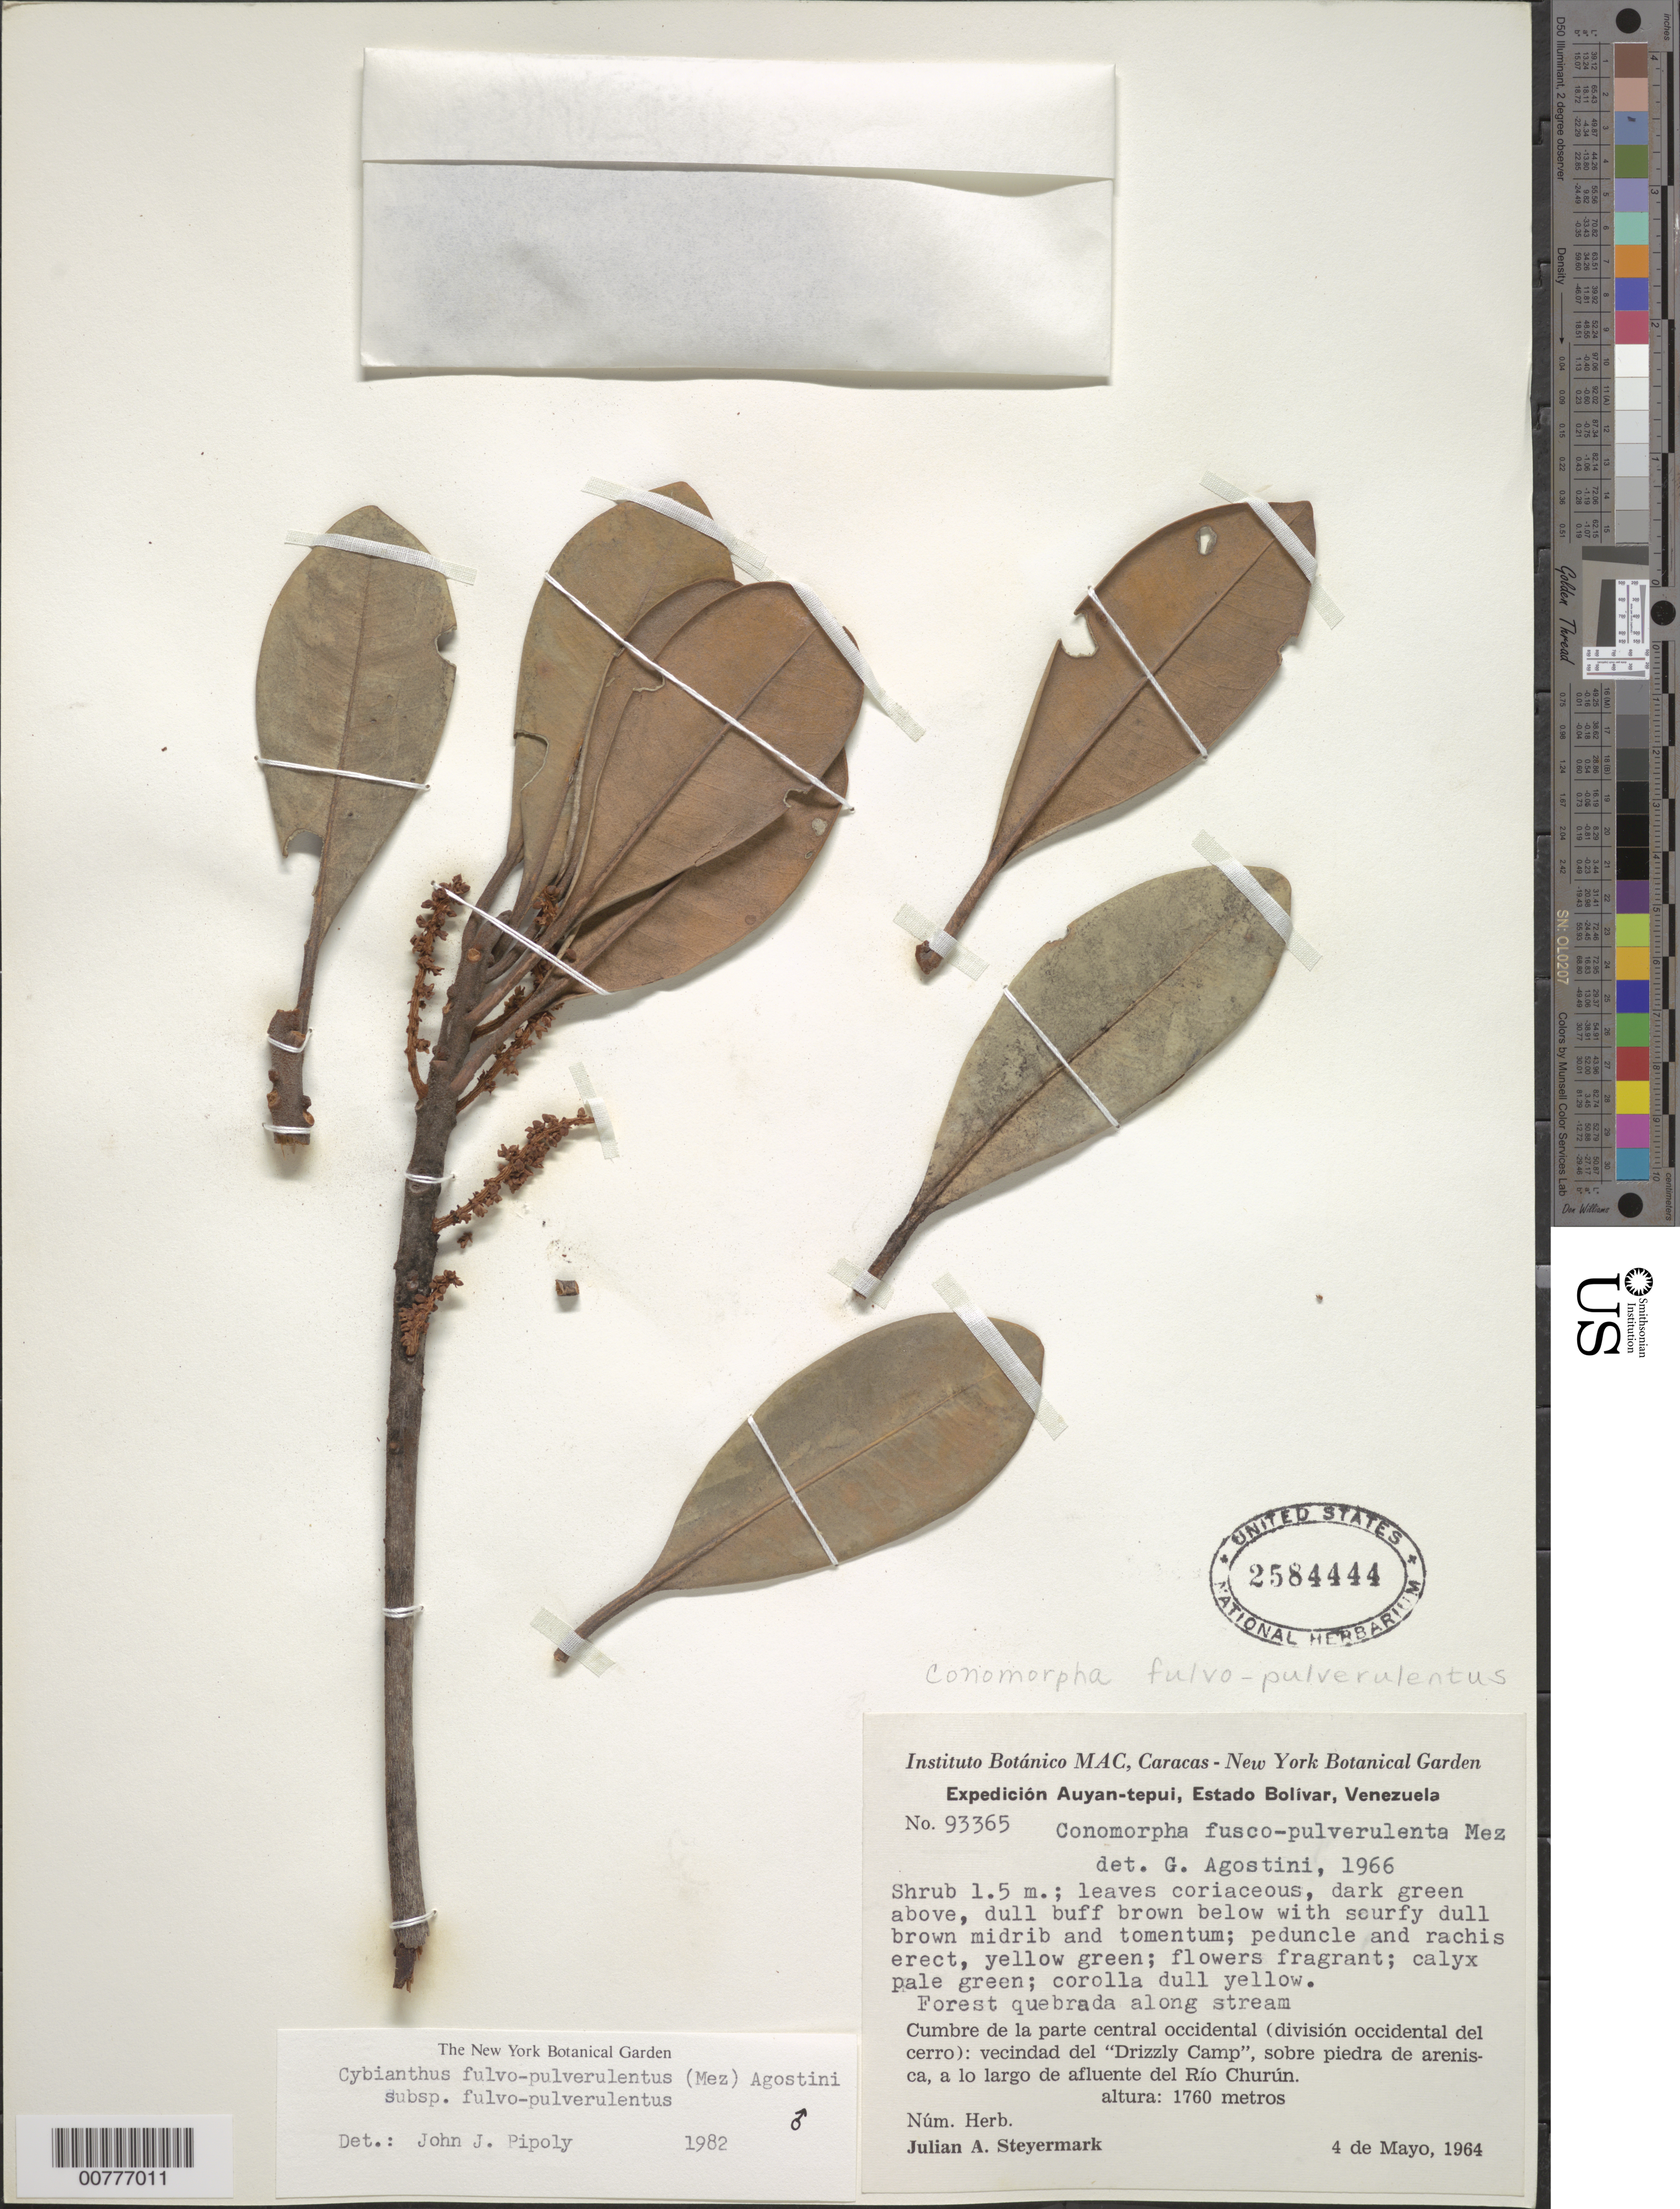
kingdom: Plantae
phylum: Tracheophyta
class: Magnoliopsida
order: Ericales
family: Primulaceae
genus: Cybianthus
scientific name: Cybianthus fulvopulverulentus subsp. fulvopulverulentus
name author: (Mez) G. Agostini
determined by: Pipoly, J. J., III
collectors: J. Steyermark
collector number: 93365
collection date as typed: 4-May-64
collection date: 1964-05-04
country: Venezuela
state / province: Bolívar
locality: Auyan-tepuí, vic. "Drizzly Camp", a lo largo de afluente del Río Churún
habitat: Forest quebrada along stream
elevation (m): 1760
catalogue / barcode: US 2584444